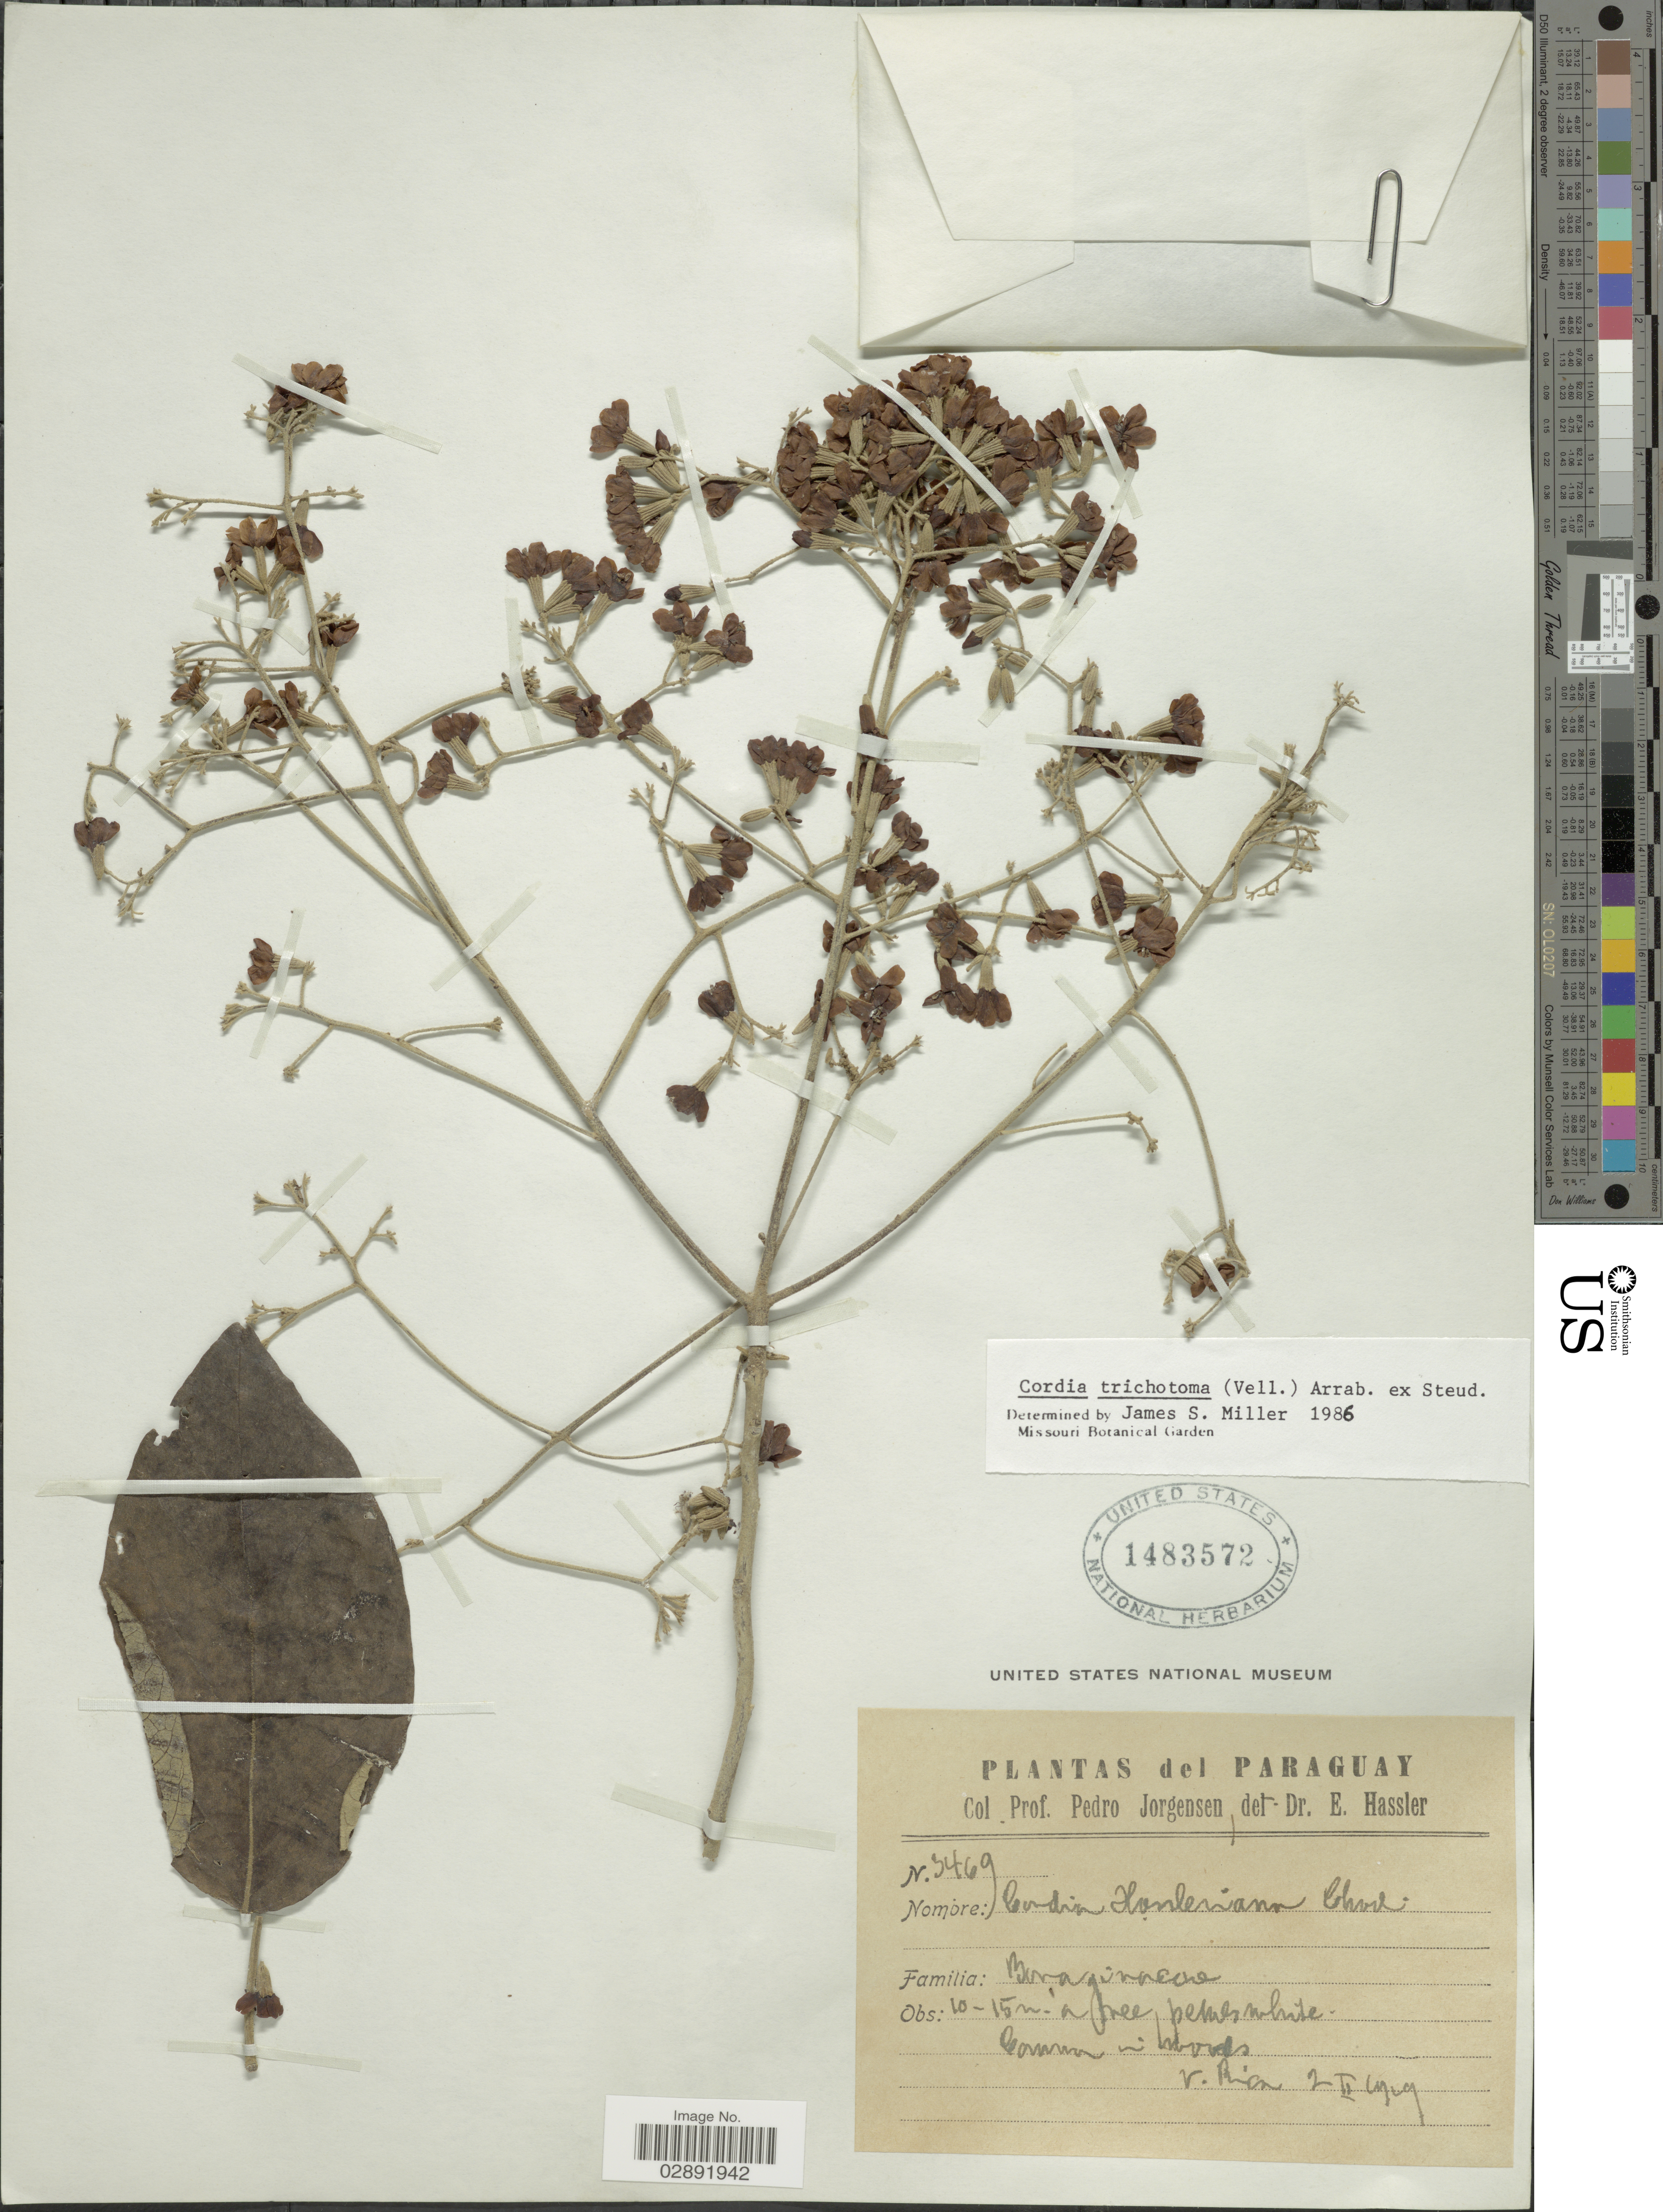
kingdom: Plantae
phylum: Tracheophyta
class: Magnoliopsida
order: Boraginales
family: Cordiaceae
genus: Cordia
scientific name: Cordia trichotoma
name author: (Vell.) Arráb. ex Steud.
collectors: P. Jörgensen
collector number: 3469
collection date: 1929-02-02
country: Paraguay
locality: V. Rica.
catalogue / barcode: US 1483572